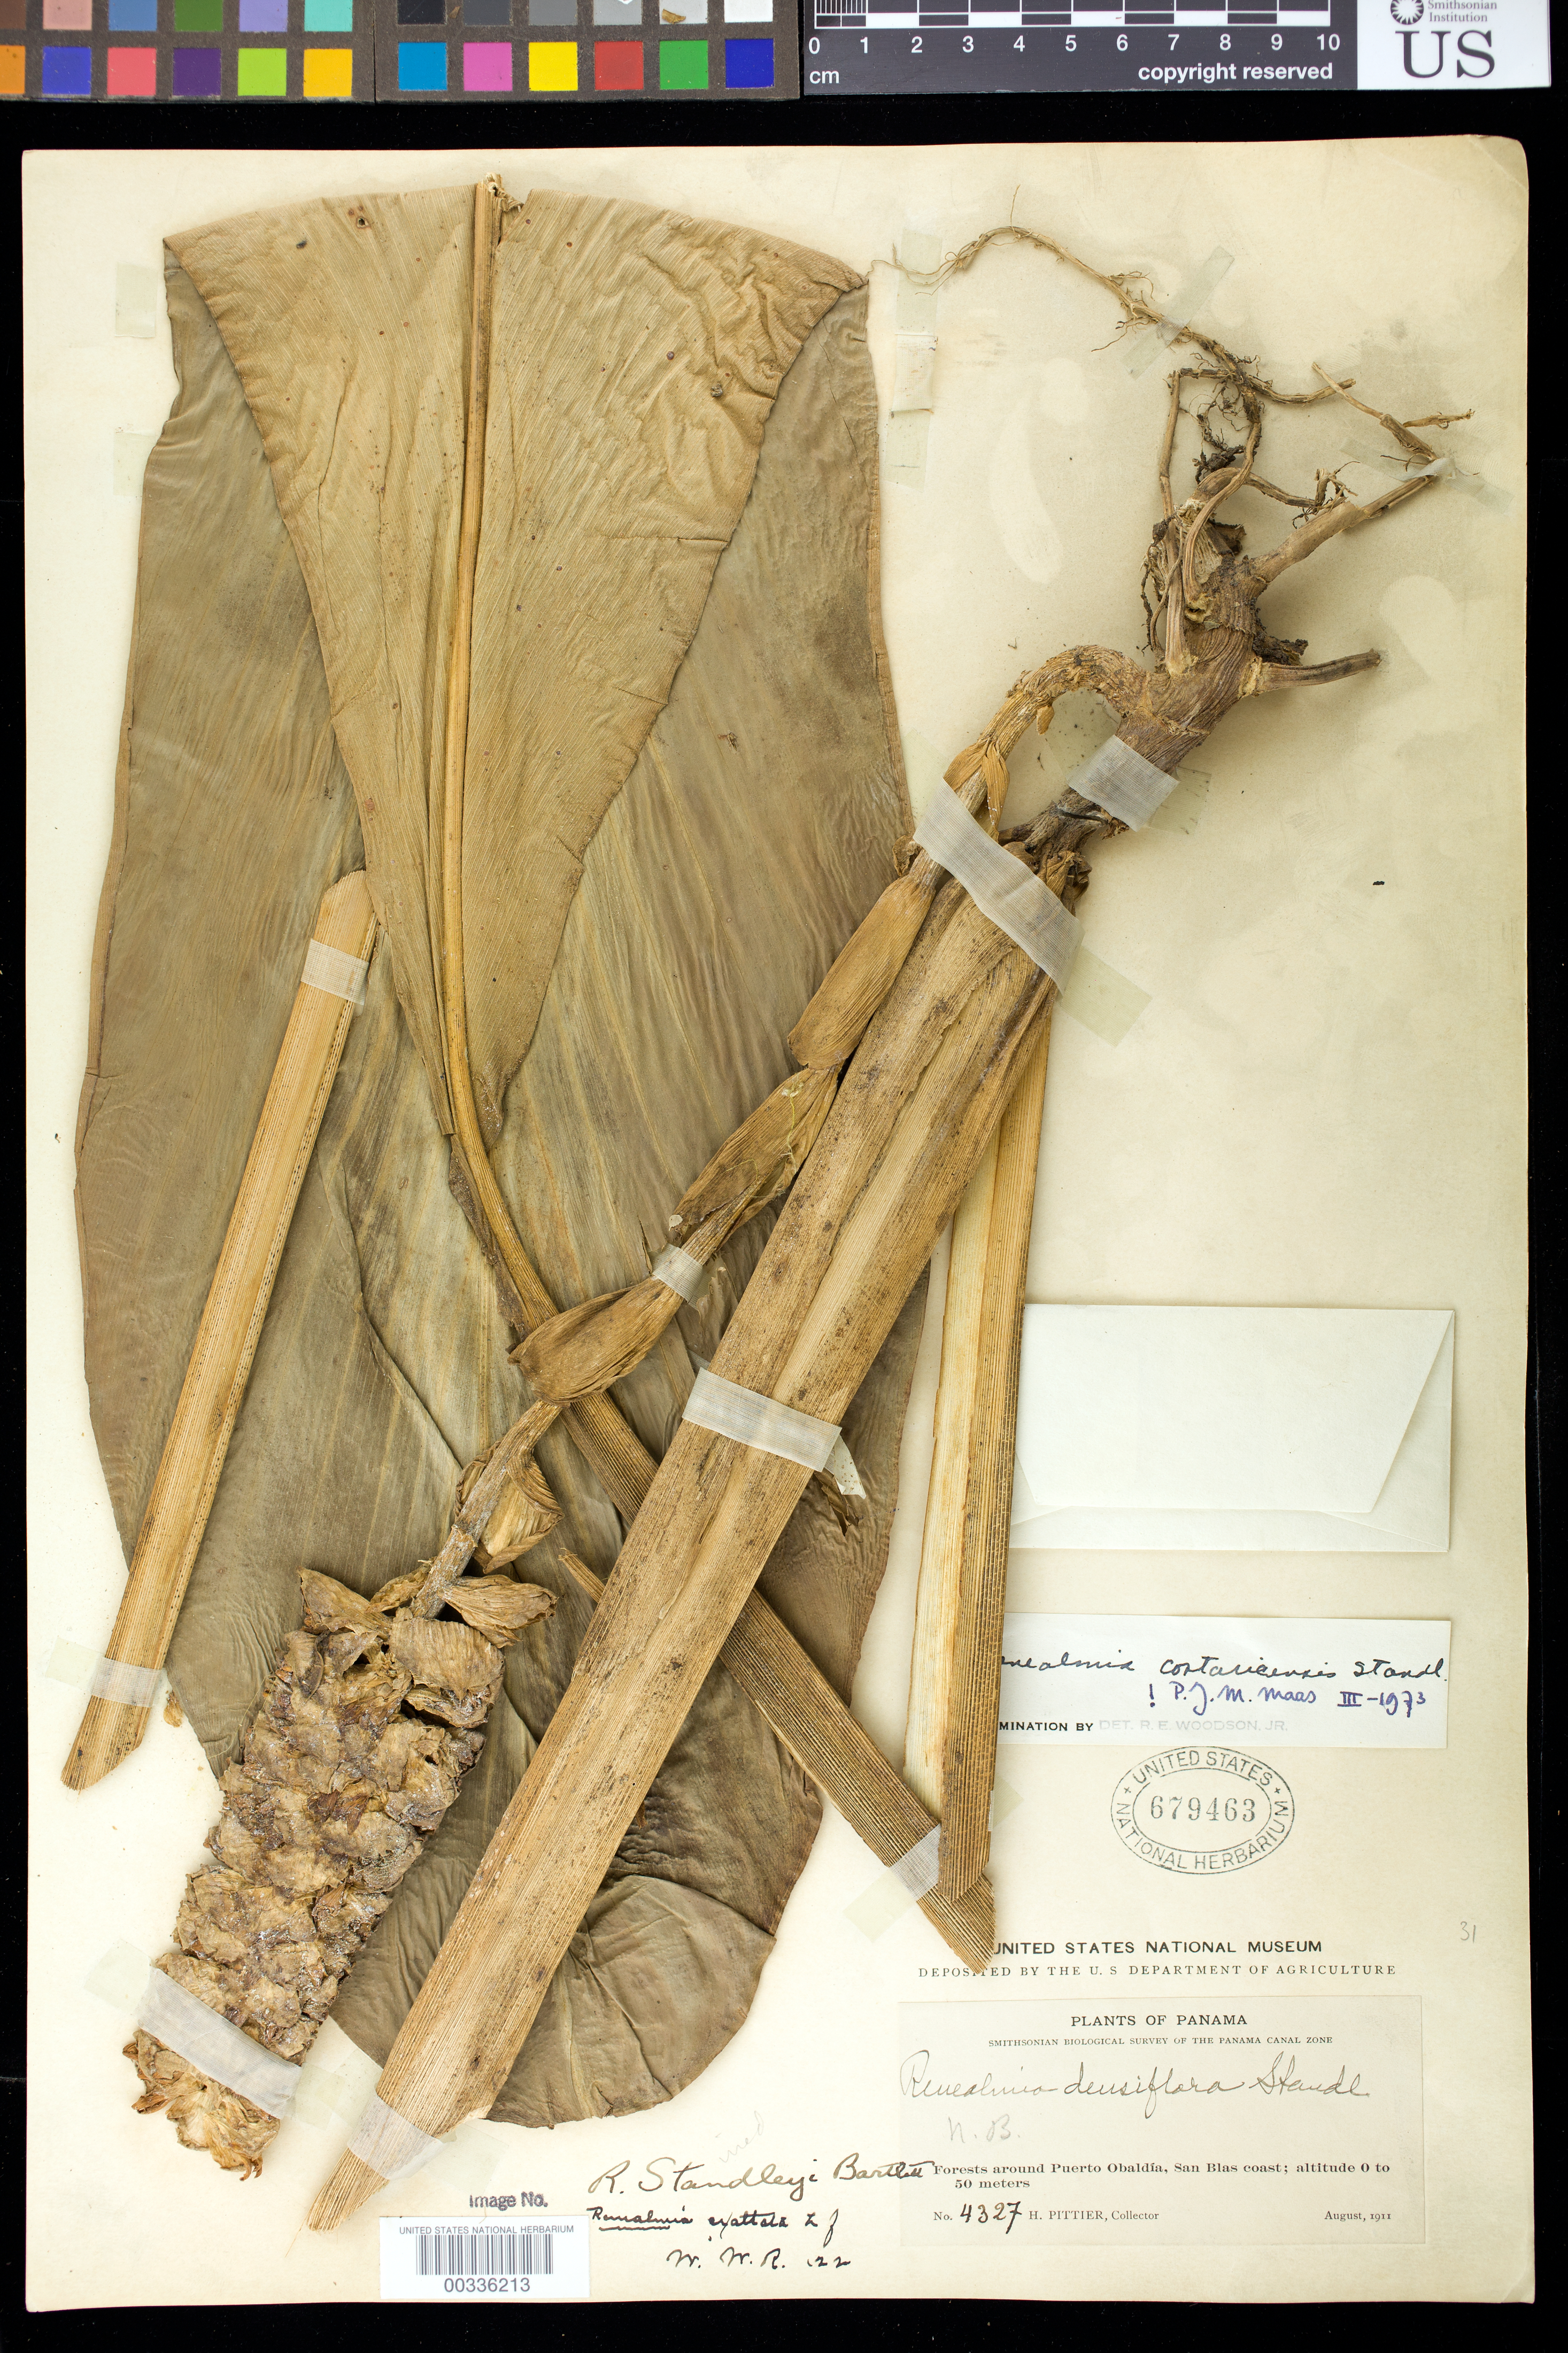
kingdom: Plantae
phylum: Tracheophyta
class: Liliopsida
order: Zingiberales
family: Zingiberaceae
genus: Renealmia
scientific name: Renealmia costaricensis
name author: Standl.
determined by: Maas, Paul J. M.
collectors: H. F. Pittier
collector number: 4327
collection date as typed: Aug 1911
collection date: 1911-08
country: Panama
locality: Forests around Puerto Obaldia, San Blas coast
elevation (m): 0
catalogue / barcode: US 679463